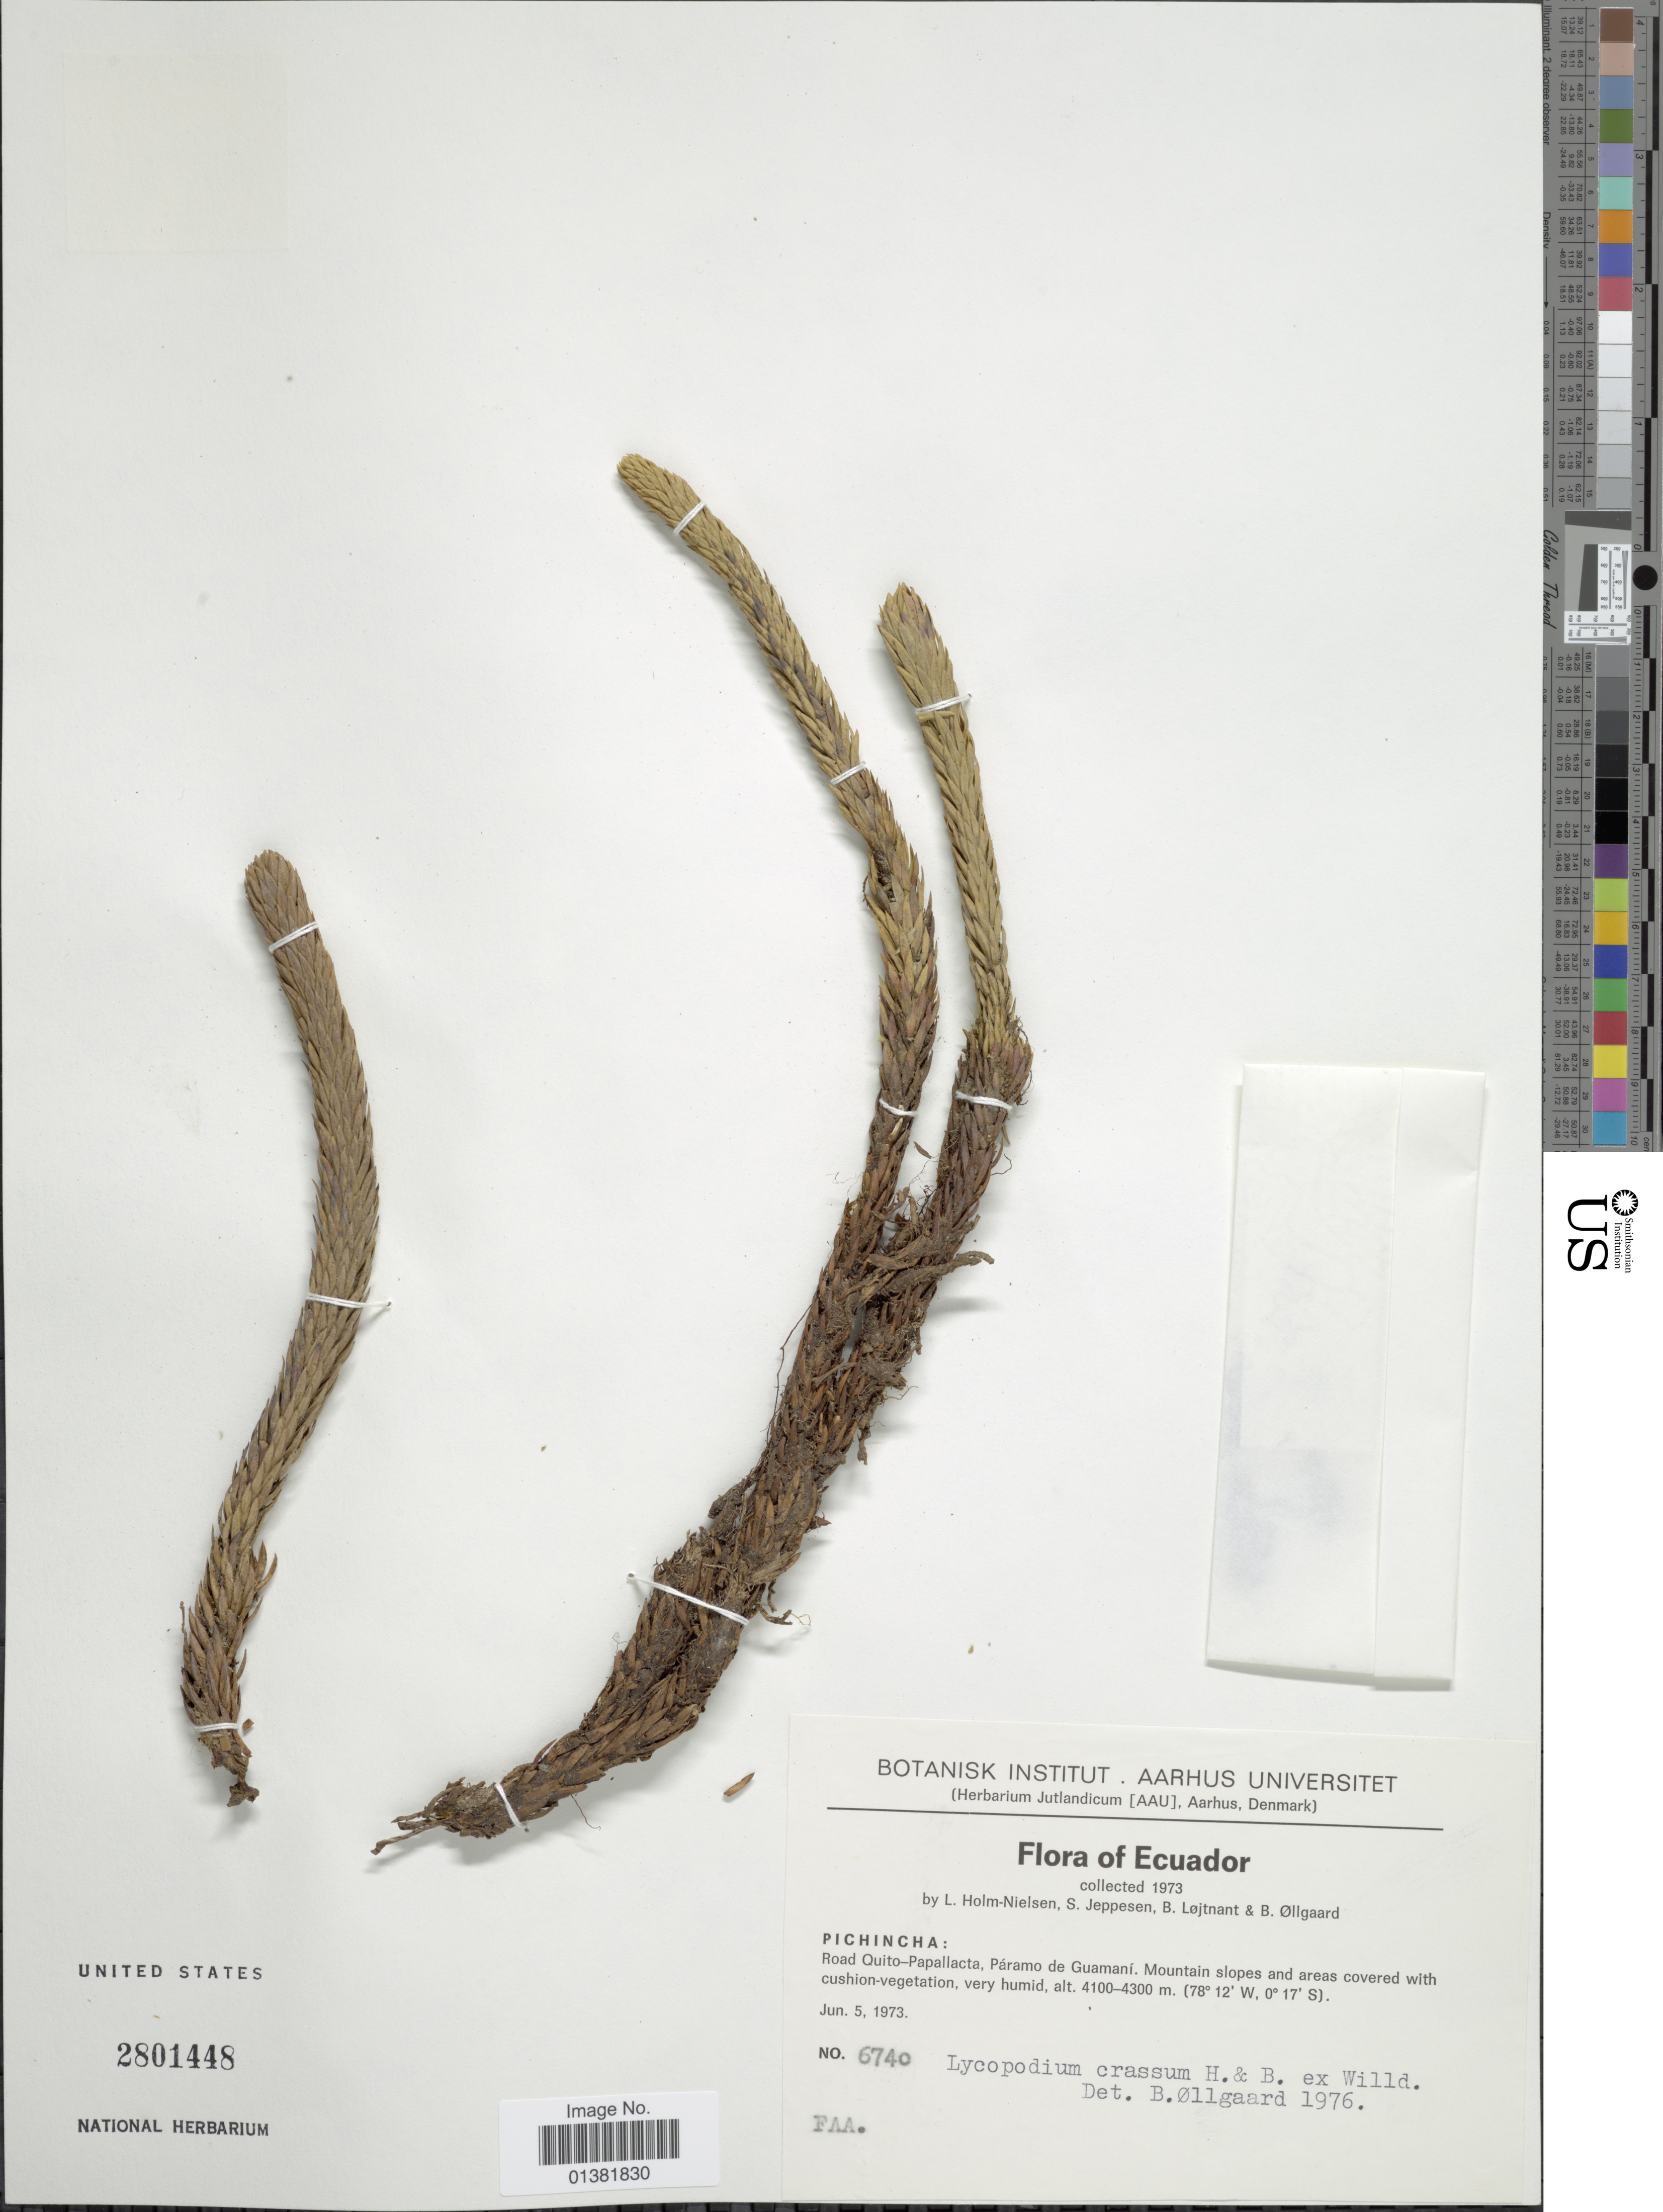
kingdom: Plantae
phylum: Tracheophyta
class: Lycopodiopsida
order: Lycopodiales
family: Lycopodiaceae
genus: Phlegmariurus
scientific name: Phlegmariurus crassus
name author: (Humb. & Bonpl. ex Willd.) B. Øllg.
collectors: L. B. Holm-Nielsen, S. Jeppesen, B. Löjtnant & B. Øllgaard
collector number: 6740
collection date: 1973-06-05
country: Ecuador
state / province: Pichincha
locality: Road Quito-Papallacta, Páramo de Guamani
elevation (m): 4100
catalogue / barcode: US 2801448